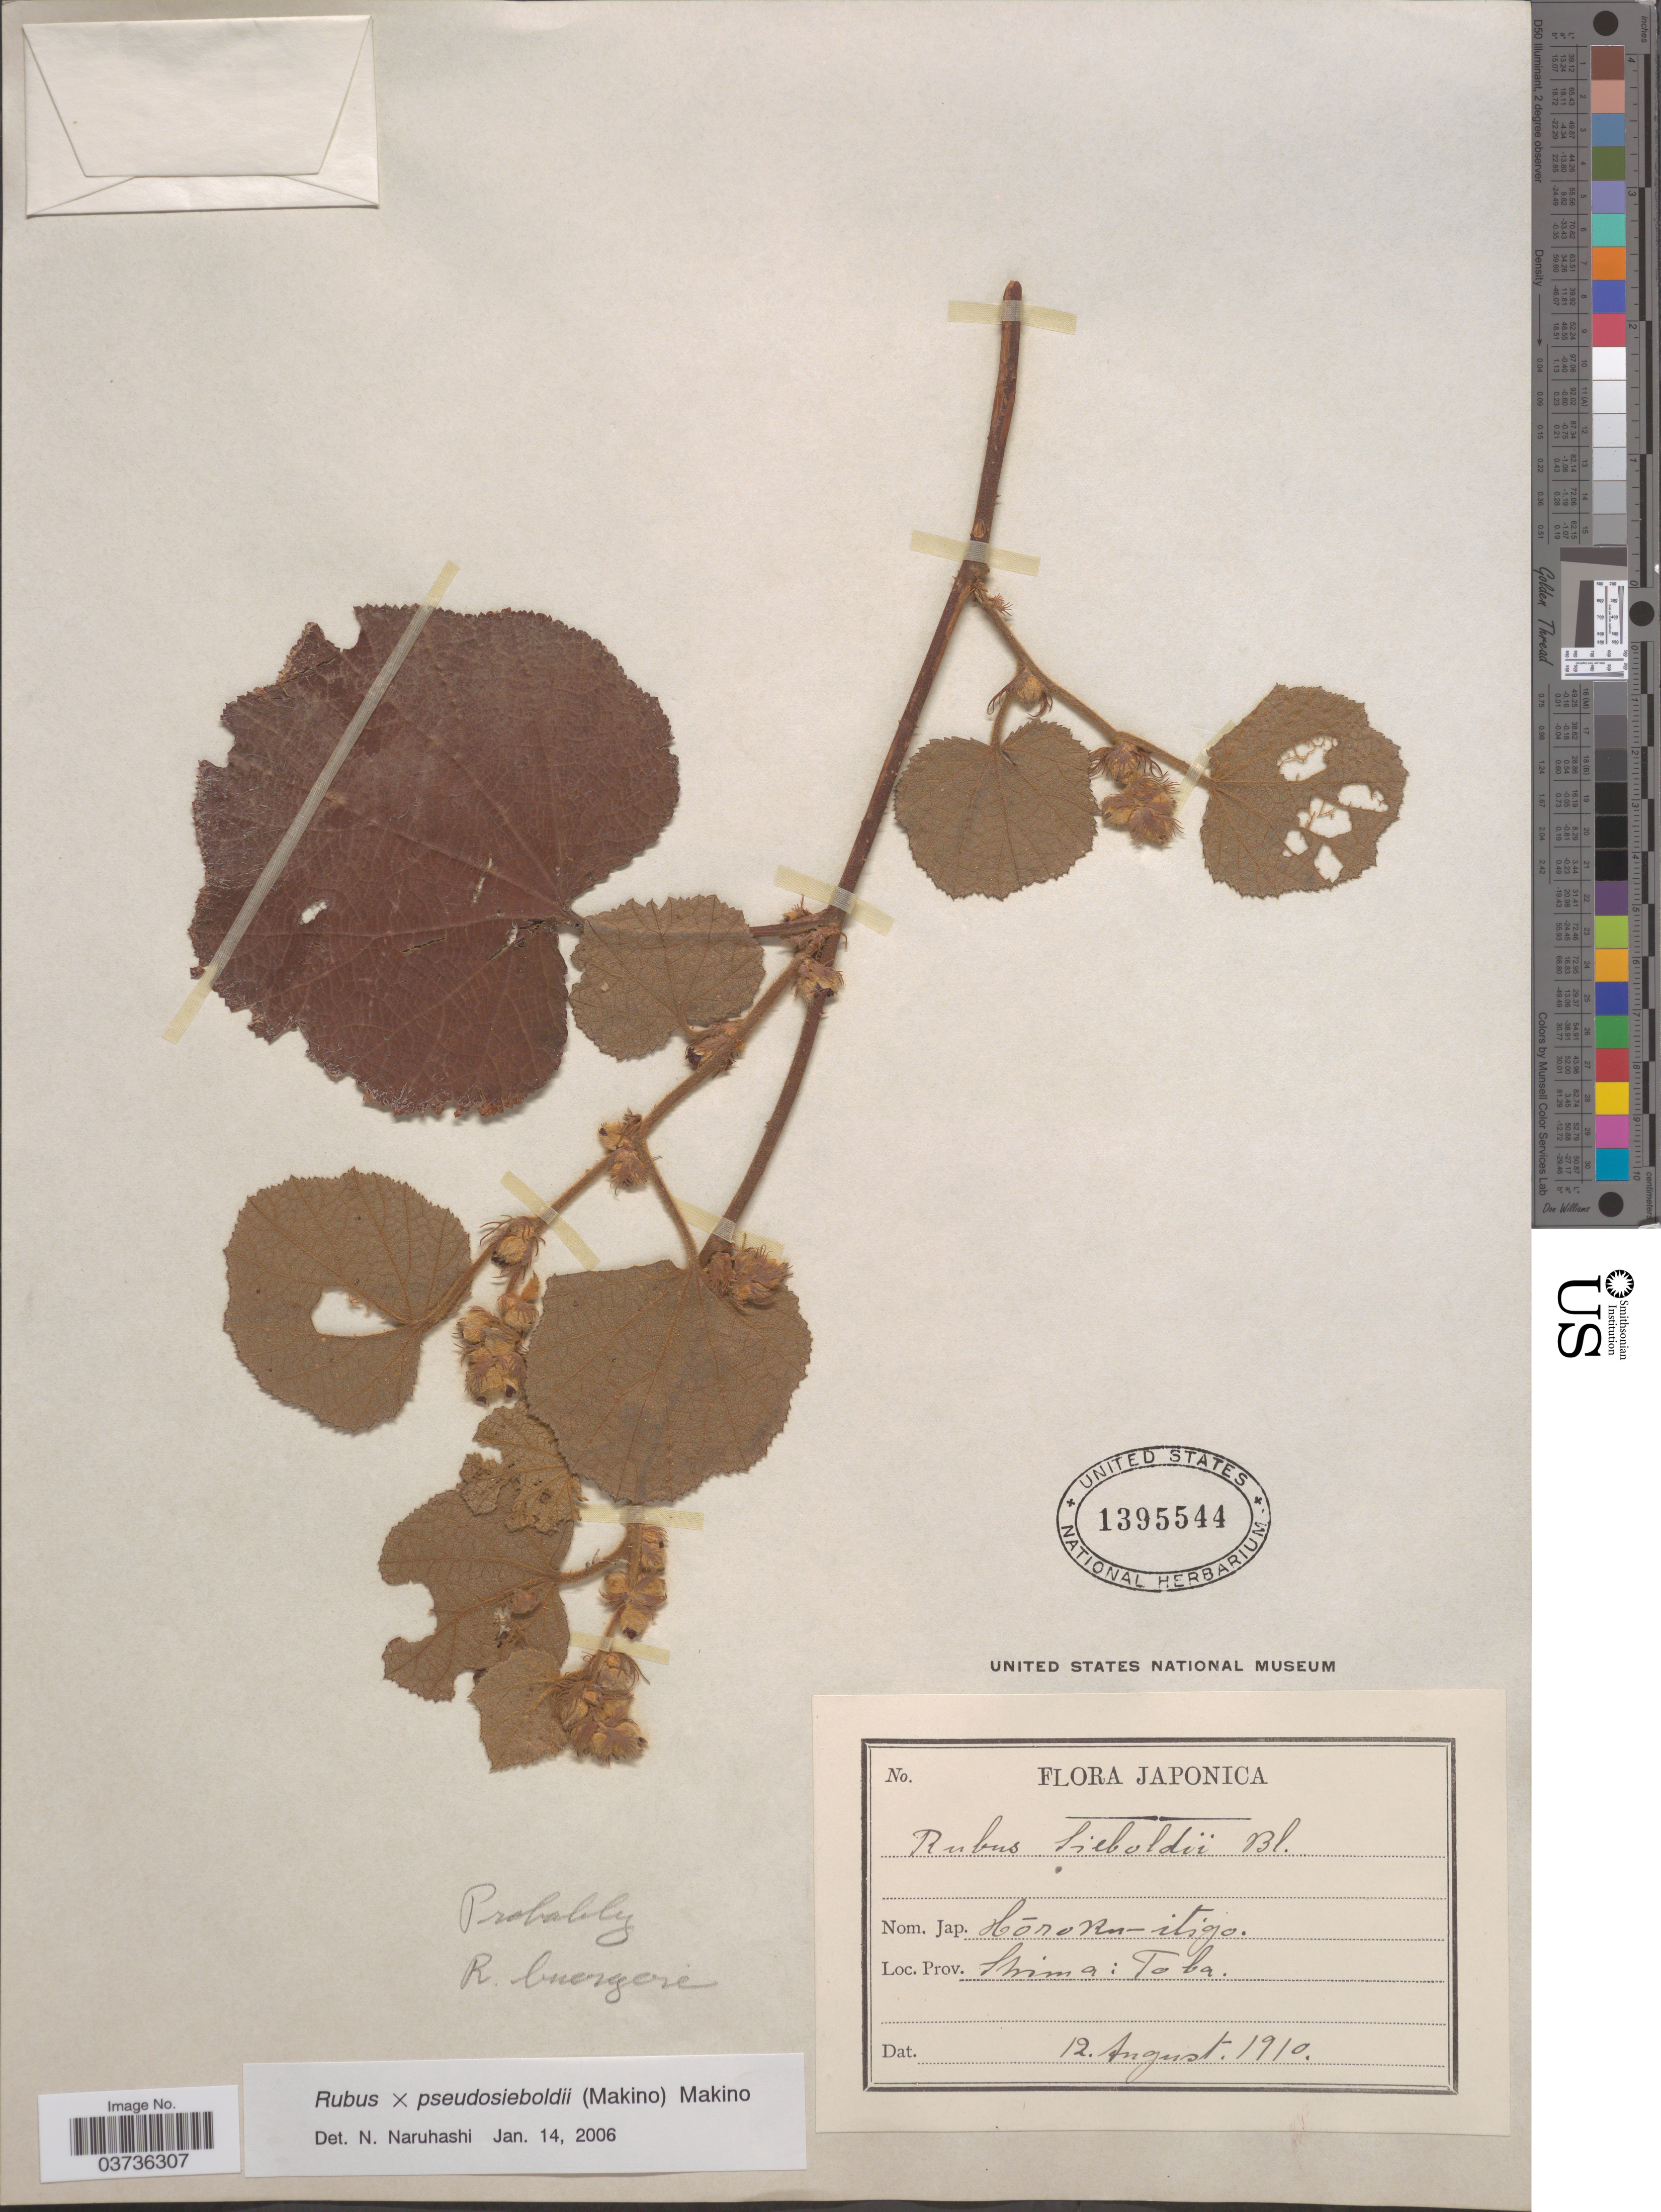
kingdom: Plantae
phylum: Tracheophyta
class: Magnoliopsida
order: Rosales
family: Rosaceae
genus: Rubus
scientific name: Rubus pseudosieboldii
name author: (Makino) Makino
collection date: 1910-08-12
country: Japan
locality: Shima: Toba.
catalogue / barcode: US 1395544